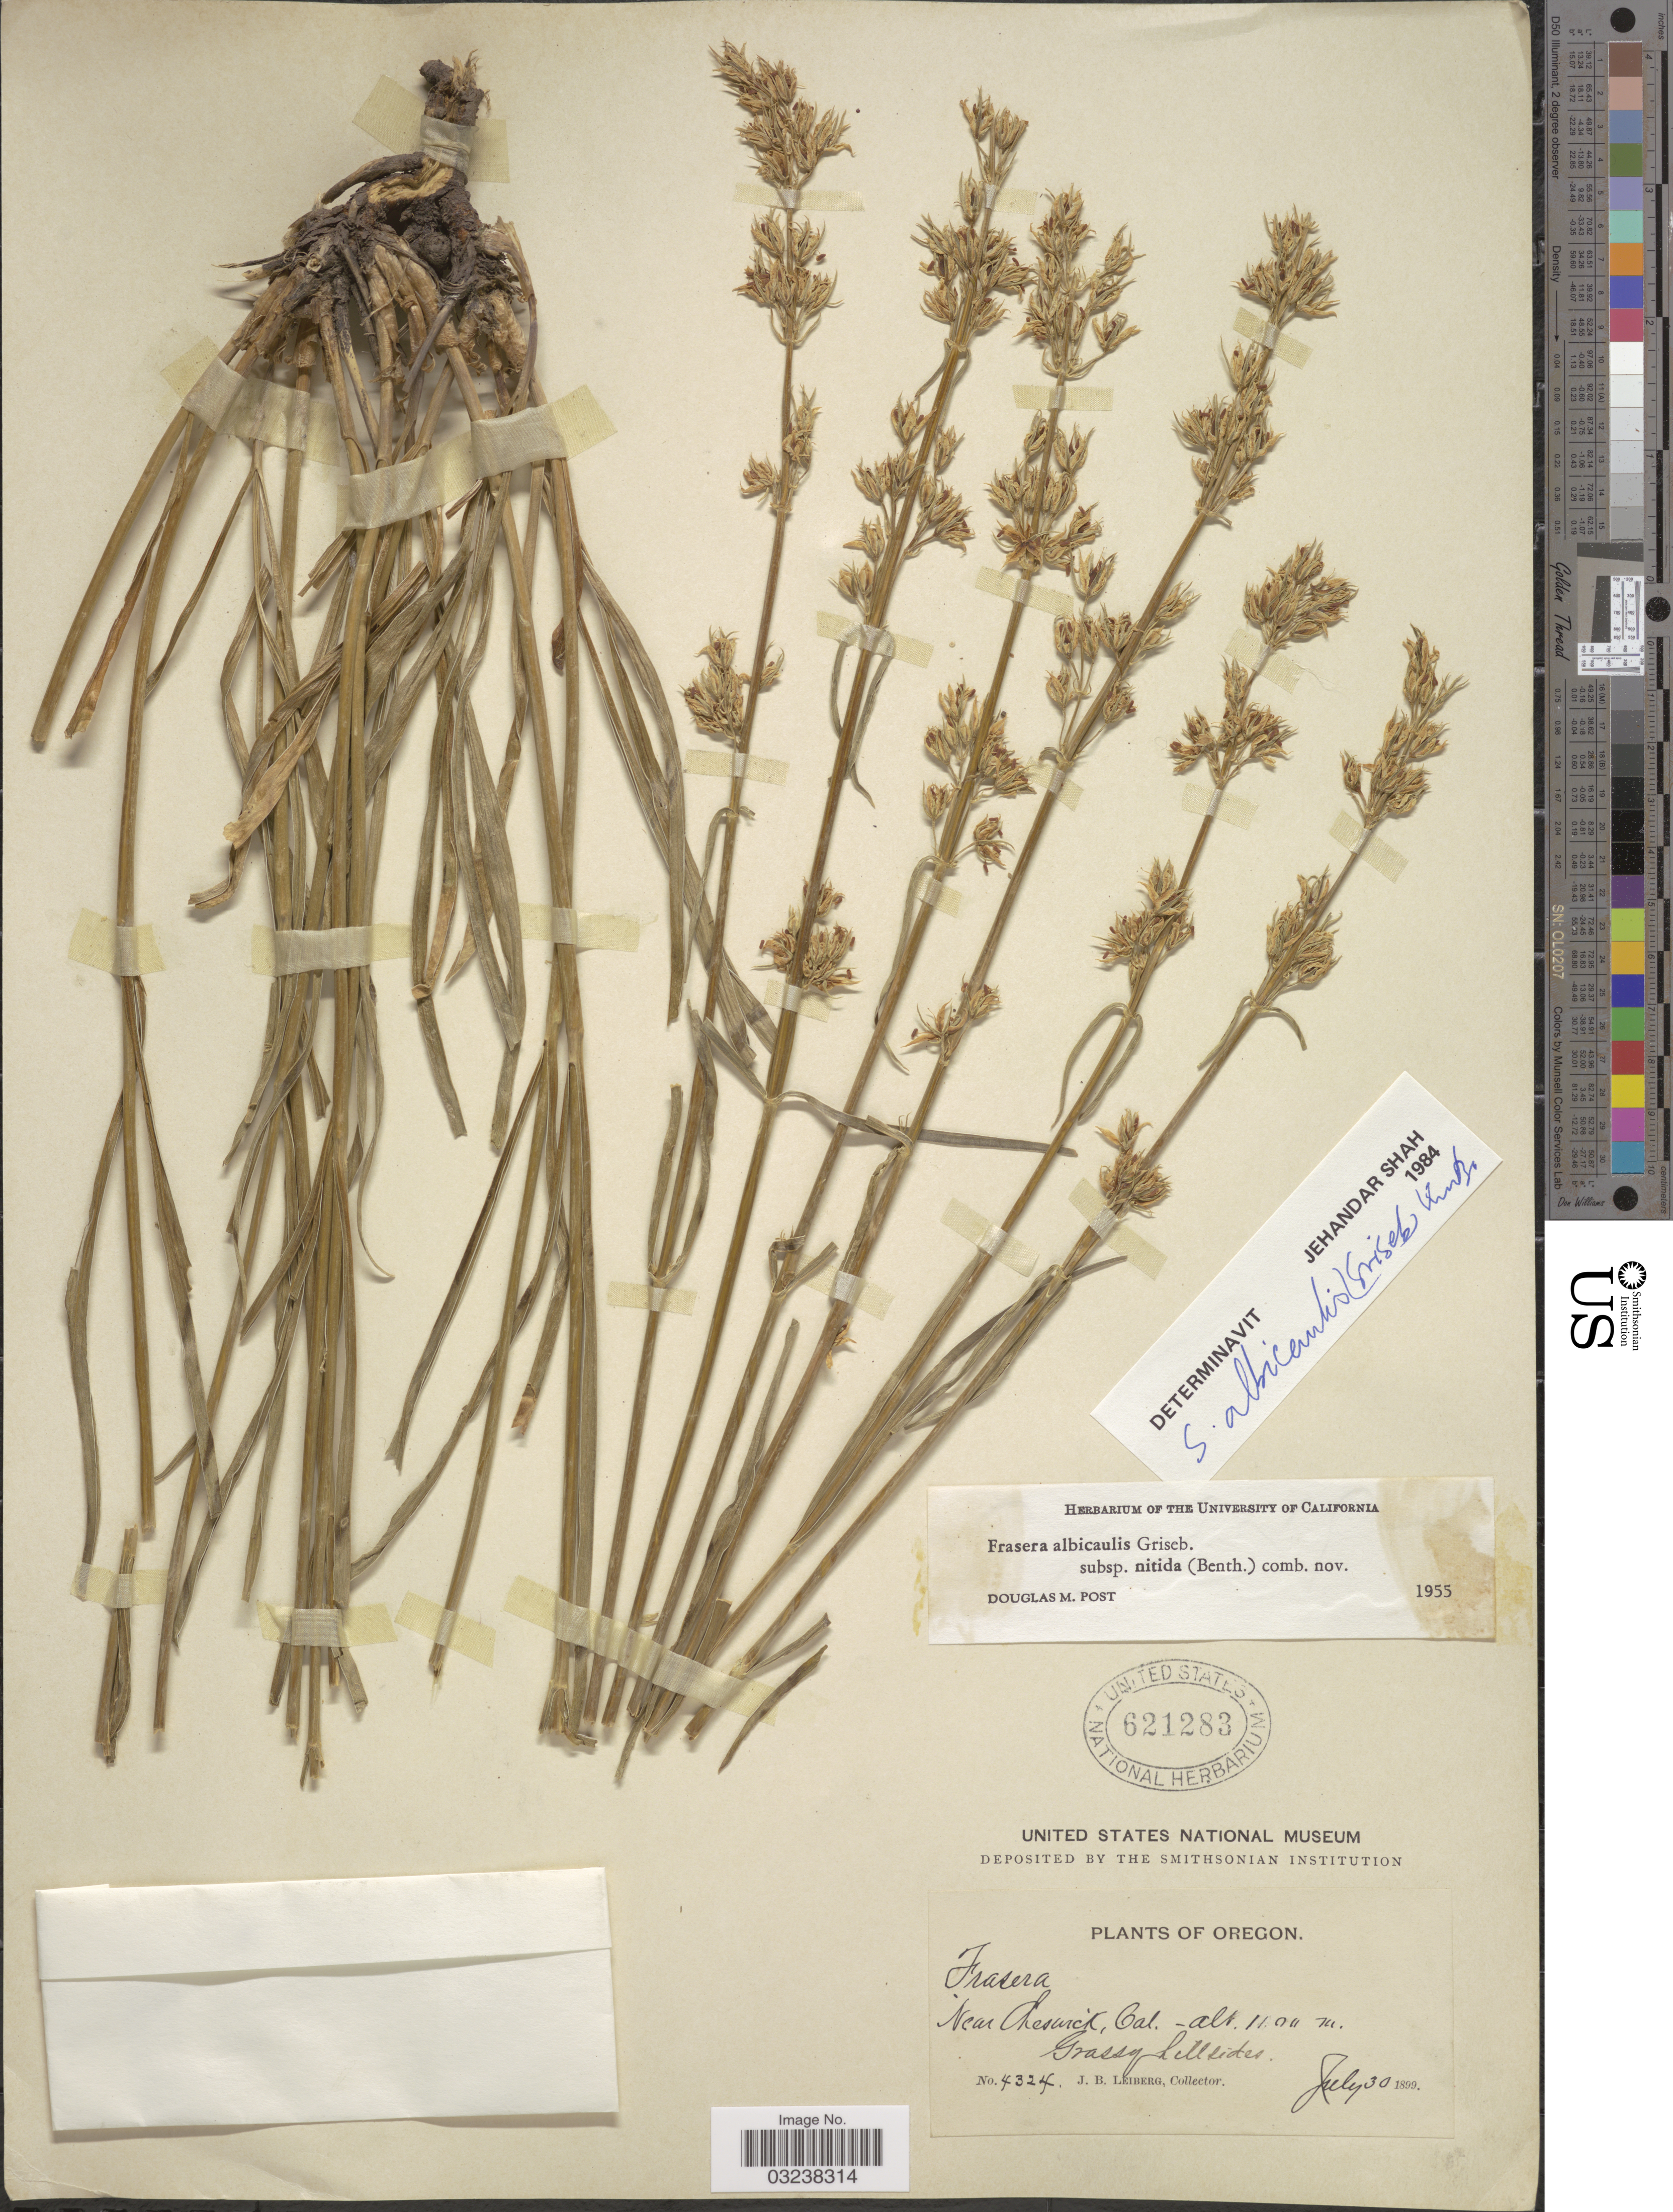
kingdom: Plantae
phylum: Tracheophyta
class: Magnoliopsida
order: Gentianales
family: Gentianaceae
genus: Swertia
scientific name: Swertia albicaulis var. nitida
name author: (Benth.) Kuntze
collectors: J. B. Leiberg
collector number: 4324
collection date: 1899-07-30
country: United States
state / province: Oregon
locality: Near Cheswick, Cal. Grassy hillsides.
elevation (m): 1100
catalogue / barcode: US 621283